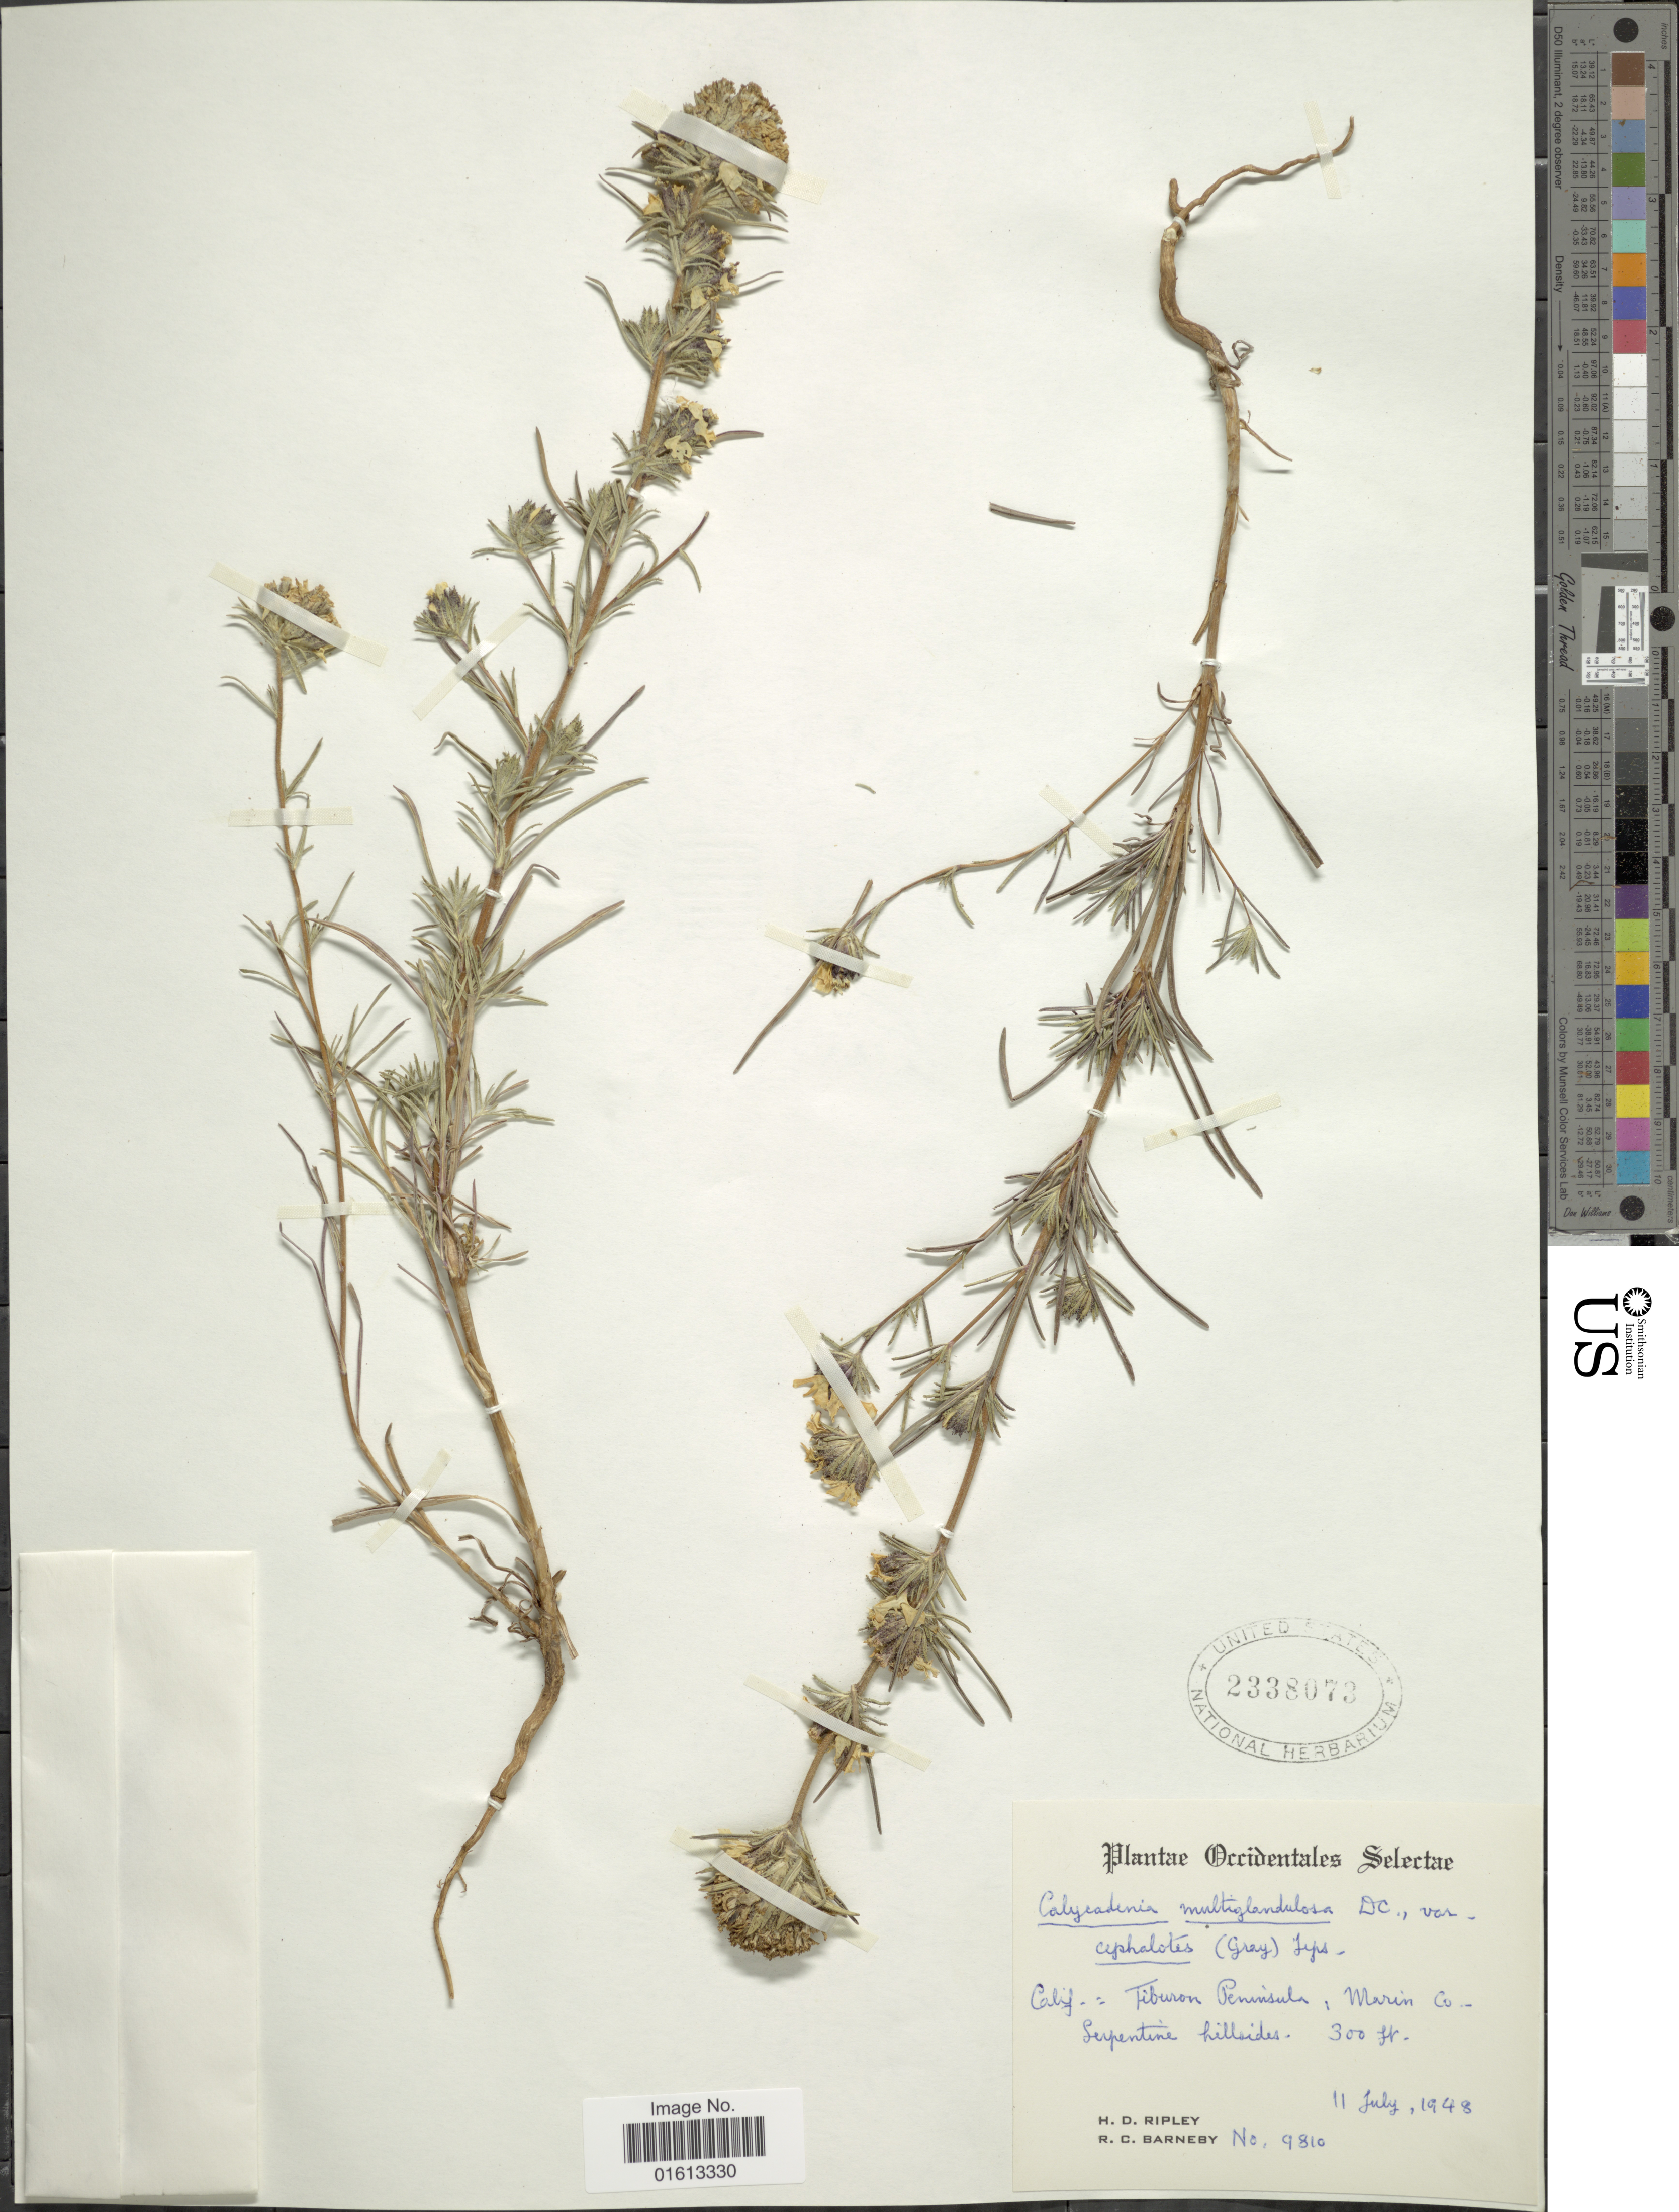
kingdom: Plantae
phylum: Tracheophyta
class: Magnoliopsida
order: Asterales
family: Asteraceae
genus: Calycadenia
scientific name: Calycadenia multiglandulosa subsp. cephalotes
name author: (DC.) D.D. Keck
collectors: H. Ripley & R. C. Barneby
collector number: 9810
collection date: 1948-07-11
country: United States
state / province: California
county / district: Marin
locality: Calif.: Tiburon Peninsula, Marin Co., Serpentine hillsides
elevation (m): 91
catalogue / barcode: US 2338073